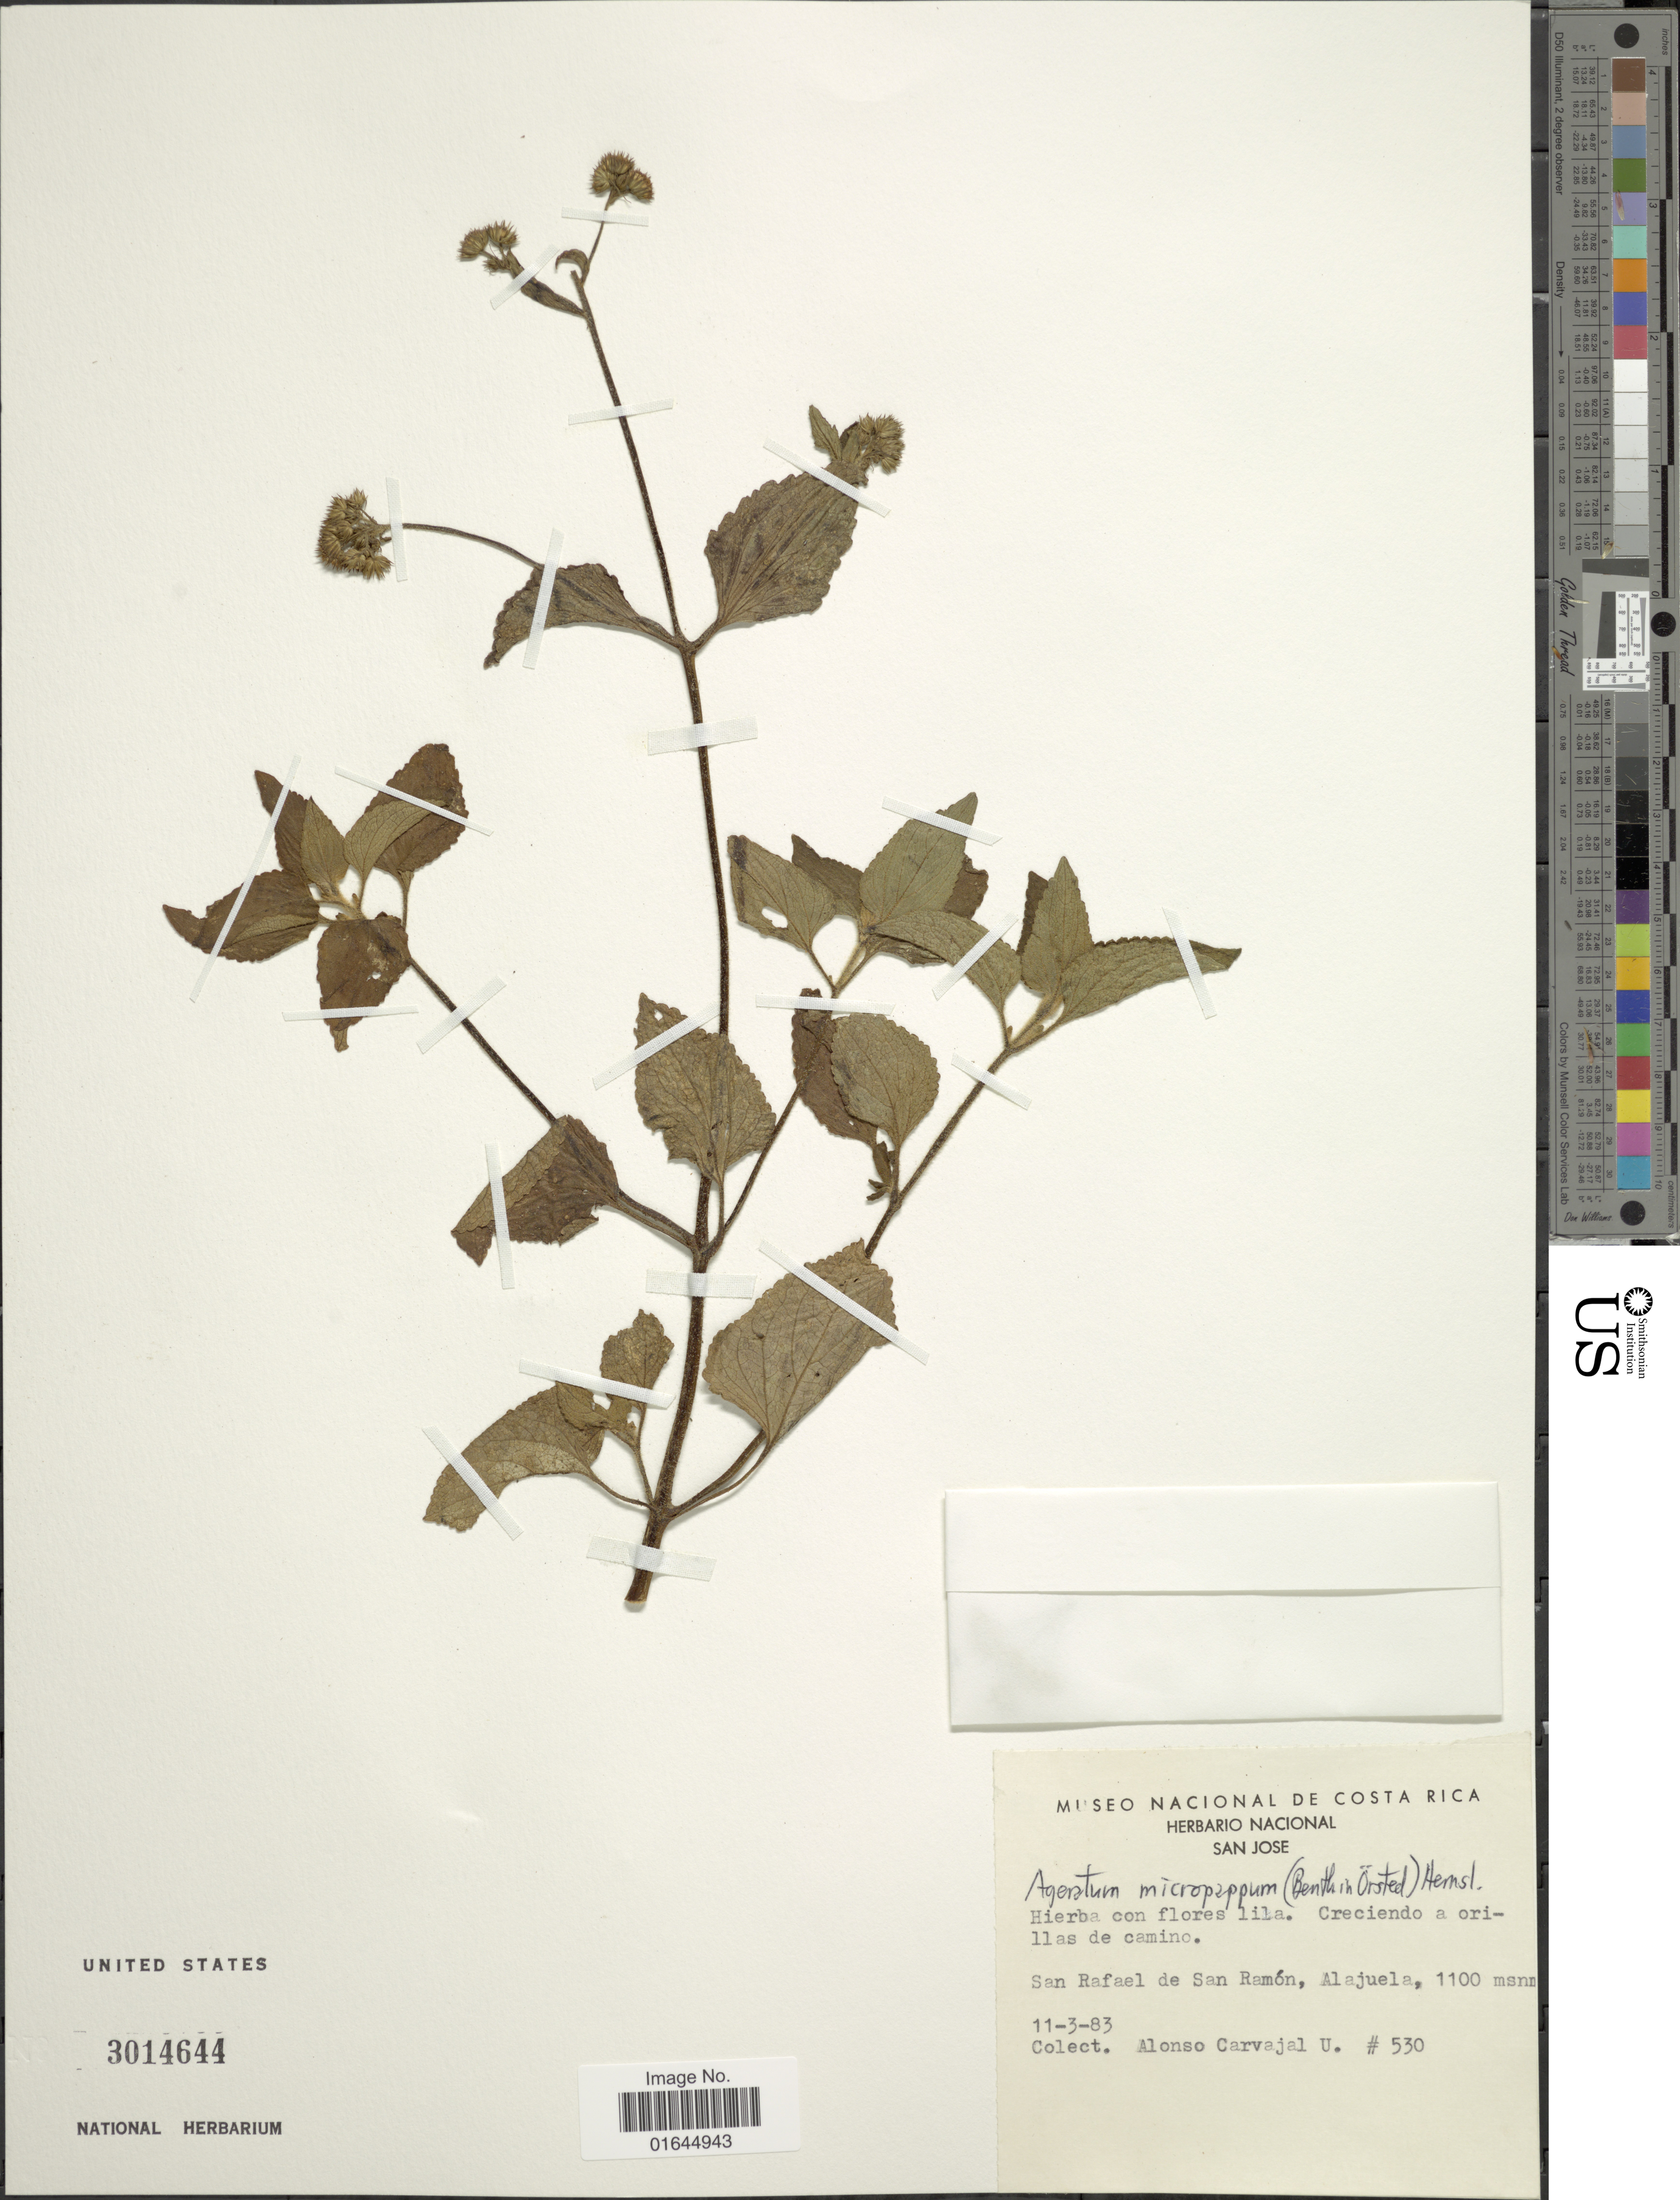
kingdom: Plantae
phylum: Tracheophyta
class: Magnoliopsida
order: Asterales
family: Asteraceae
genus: Ageratum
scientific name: Ageratum microcarpum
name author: (Benth. ex Oerst.) Hemsl.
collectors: A. Carvajal U.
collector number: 530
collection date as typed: Transcribed d/m/y: 11/3/83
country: Costa Rica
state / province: Alajuela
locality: San Rafael de San Ramón, Alajuela.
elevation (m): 1100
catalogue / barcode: US 3014644